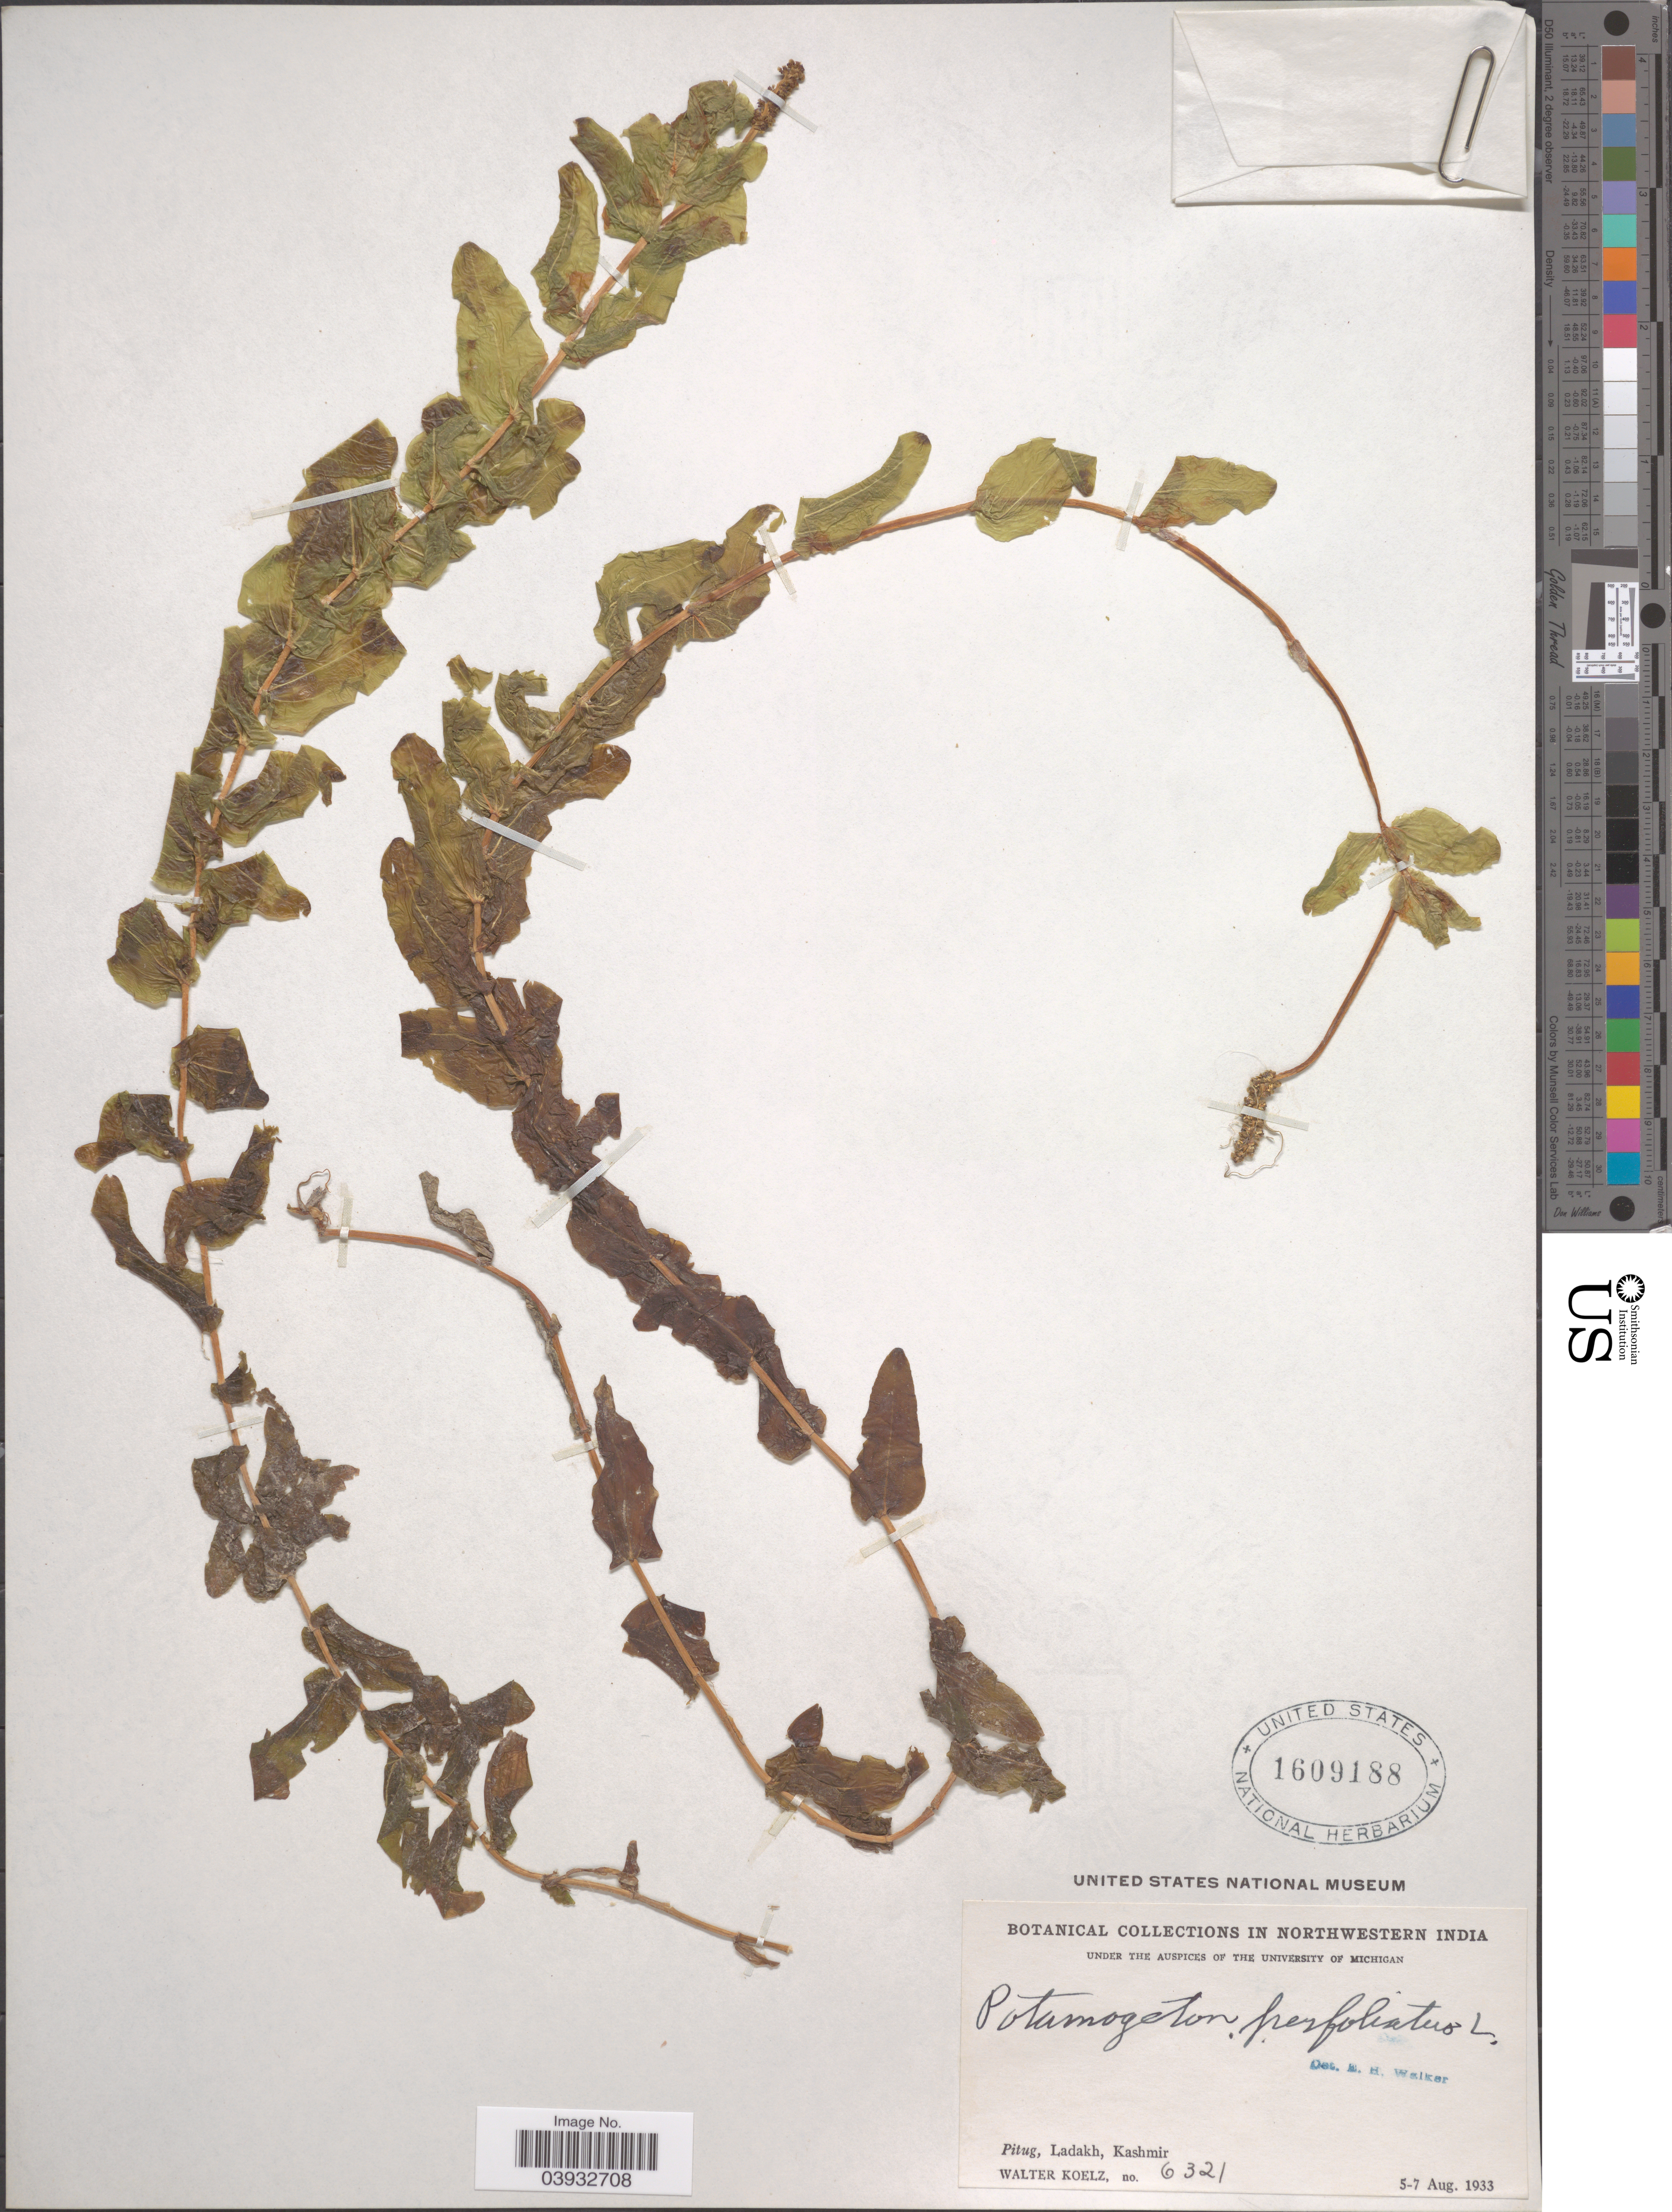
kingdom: Plantae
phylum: Tracheophyta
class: Liliopsida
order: Alismatales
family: Potamogetonaceae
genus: Potamogeton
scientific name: Potamogeton perfoliatus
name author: L.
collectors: W. N. Koelz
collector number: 6321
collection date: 1933-08-05/1933-08-07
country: India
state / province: Jammu and Kashmir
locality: Northwestern India. Pitug, Ladakh, Kashmir.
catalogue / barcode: US 1609188